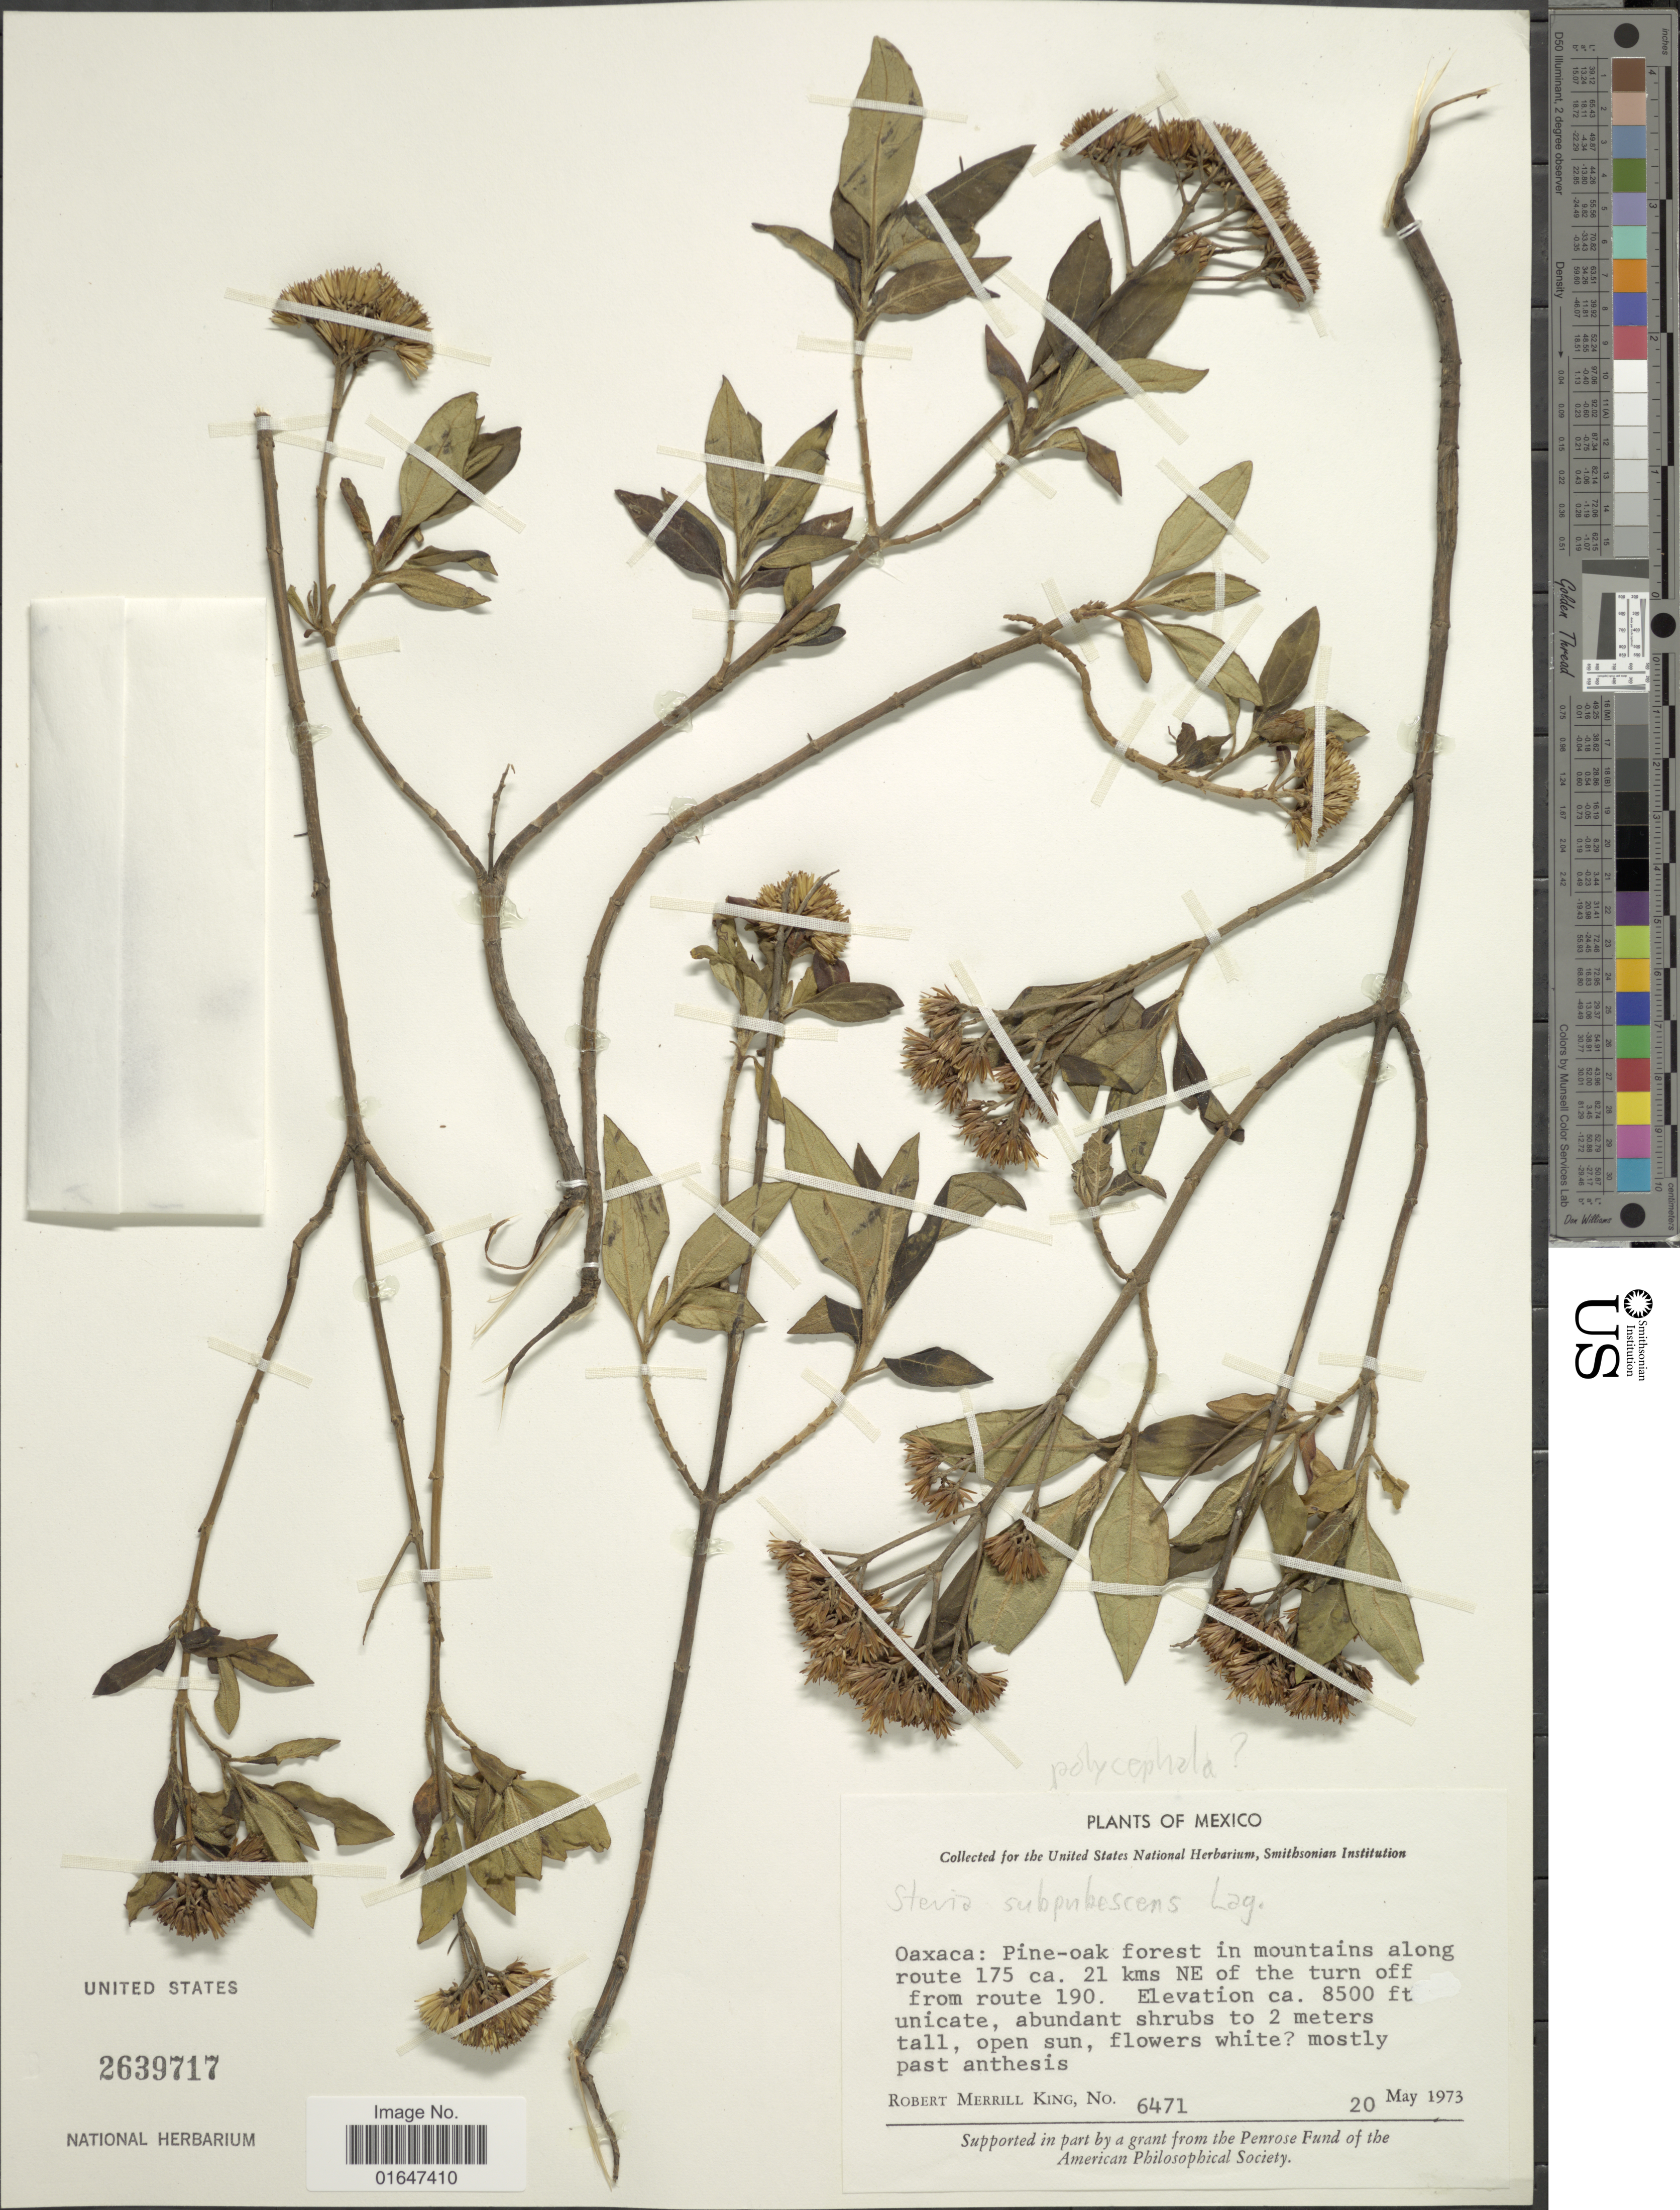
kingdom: Plantae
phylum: Tracheophyta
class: Magnoliopsida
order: Asterales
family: Asteraceae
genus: Stevia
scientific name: Stevia subpubescens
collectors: R. M. King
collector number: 6471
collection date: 1973-05-20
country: Mexico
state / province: Oaxaca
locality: Along route 175 ca 21 kms NE of the turn off from route 190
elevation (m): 2591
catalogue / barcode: US 2639717